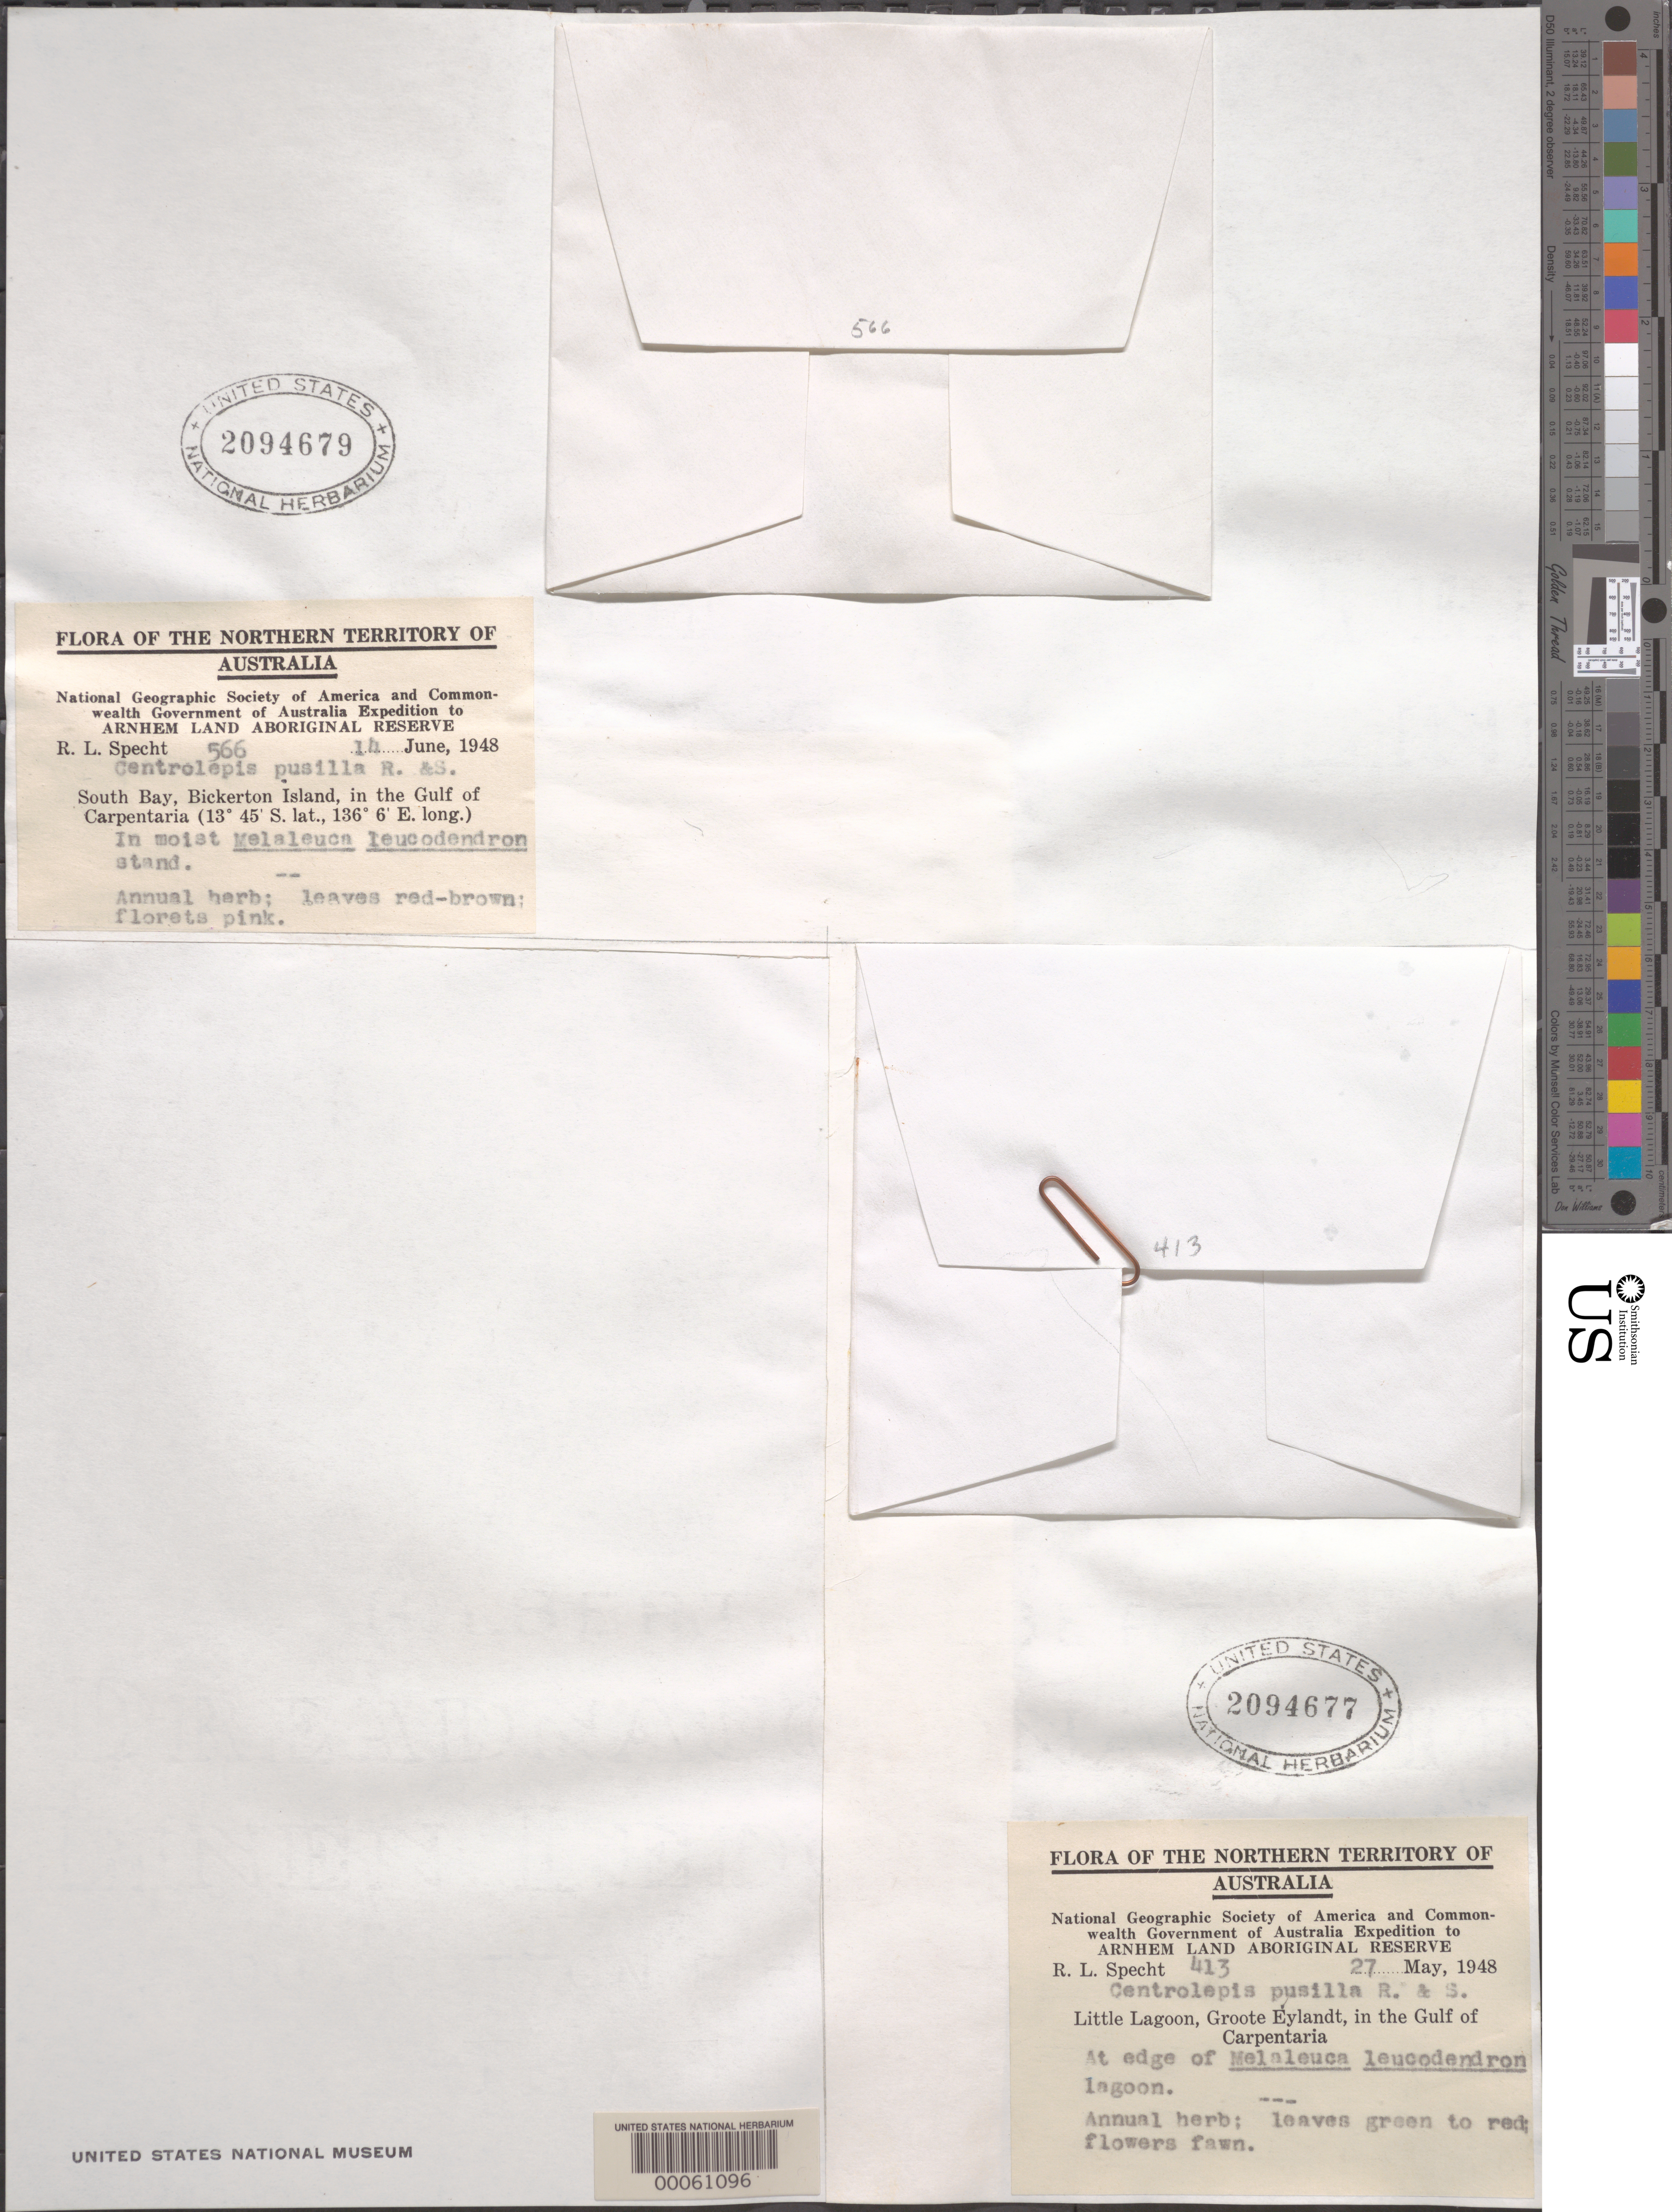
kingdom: Plantae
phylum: Tracheophyta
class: Liliopsida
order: Poales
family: Restionaceae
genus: Centrolepis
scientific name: Centrolepis pusilla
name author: (R. Br.) Roem. & Schult.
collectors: R. L. Specht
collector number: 413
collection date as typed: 27 May 1948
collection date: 1948-05-27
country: Australia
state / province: Northern Territory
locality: Arnhem land aboriginal reserve, little lagoon, grote eylandt, in the gulf of carpenteria, edge of melaleuca leucodendron lagoon.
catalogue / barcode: US 2094677